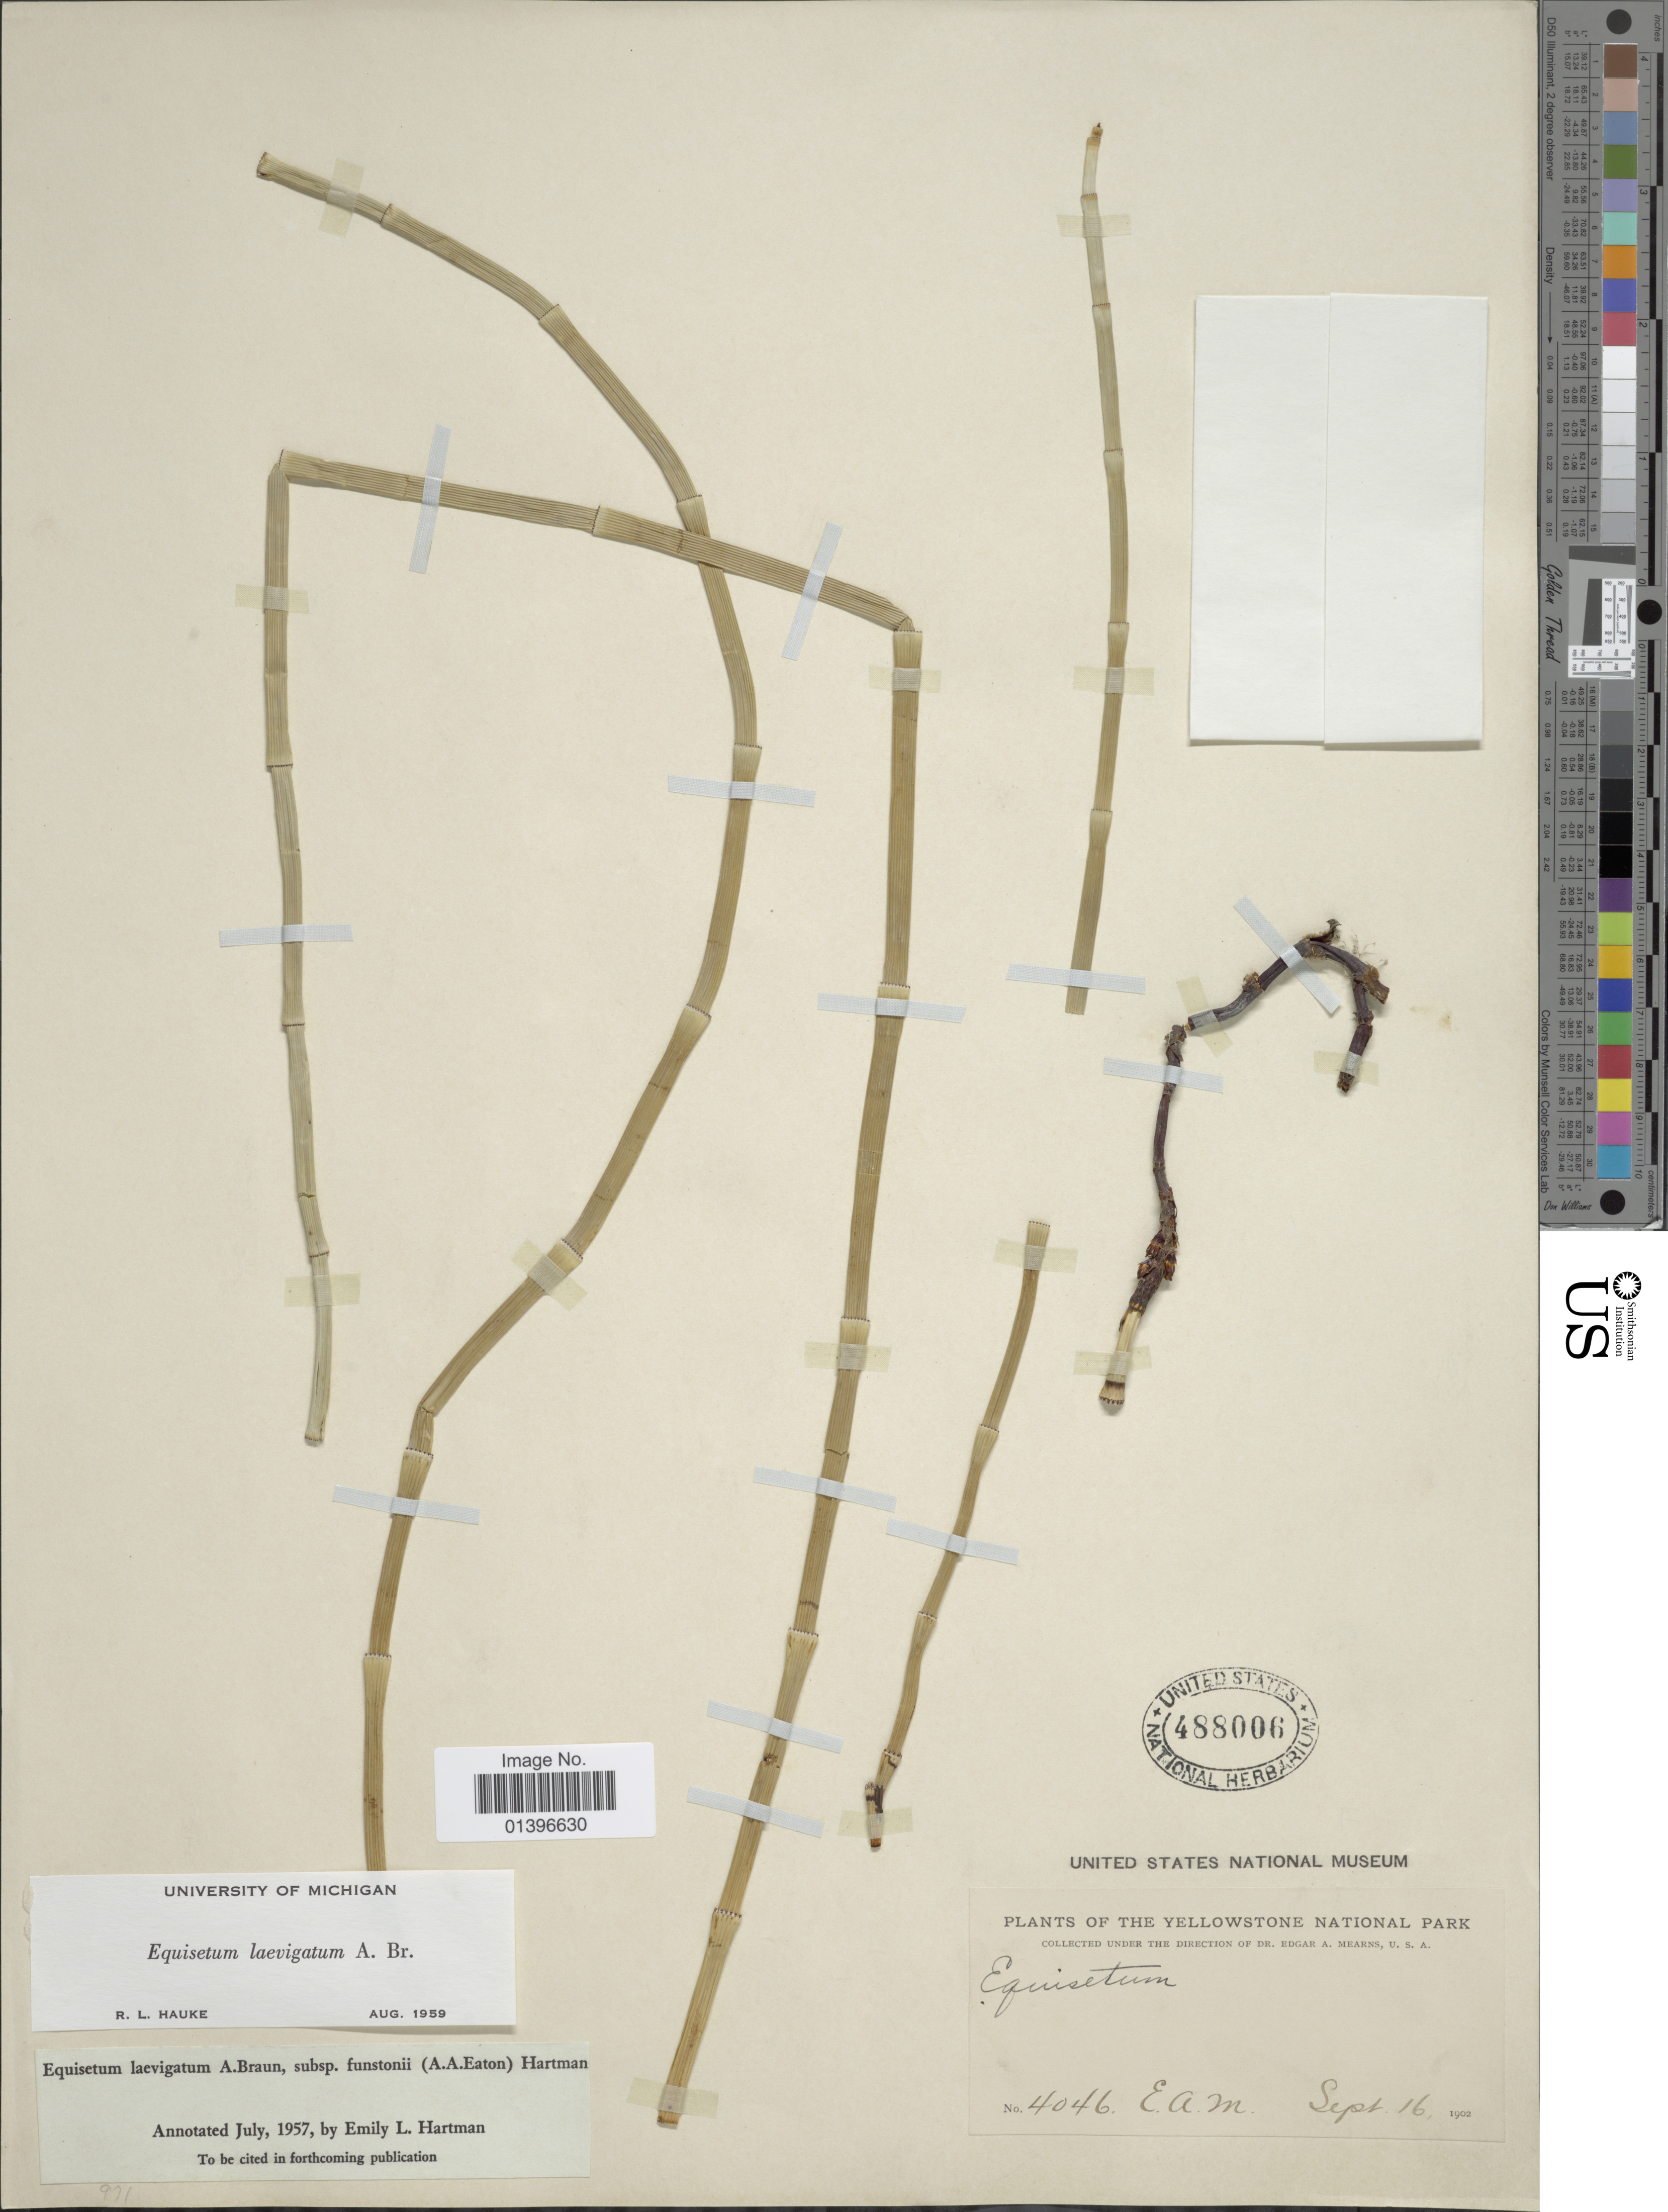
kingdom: Plantae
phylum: Tracheophyta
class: Polypodiopsida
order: Equisetales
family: Equisetaceae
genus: Equisetum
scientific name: Equisetum laevigatum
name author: A. Braun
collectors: E. A. Mearns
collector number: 4046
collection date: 1902-09-16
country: United States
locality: Yellowstone National Park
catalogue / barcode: US 488006